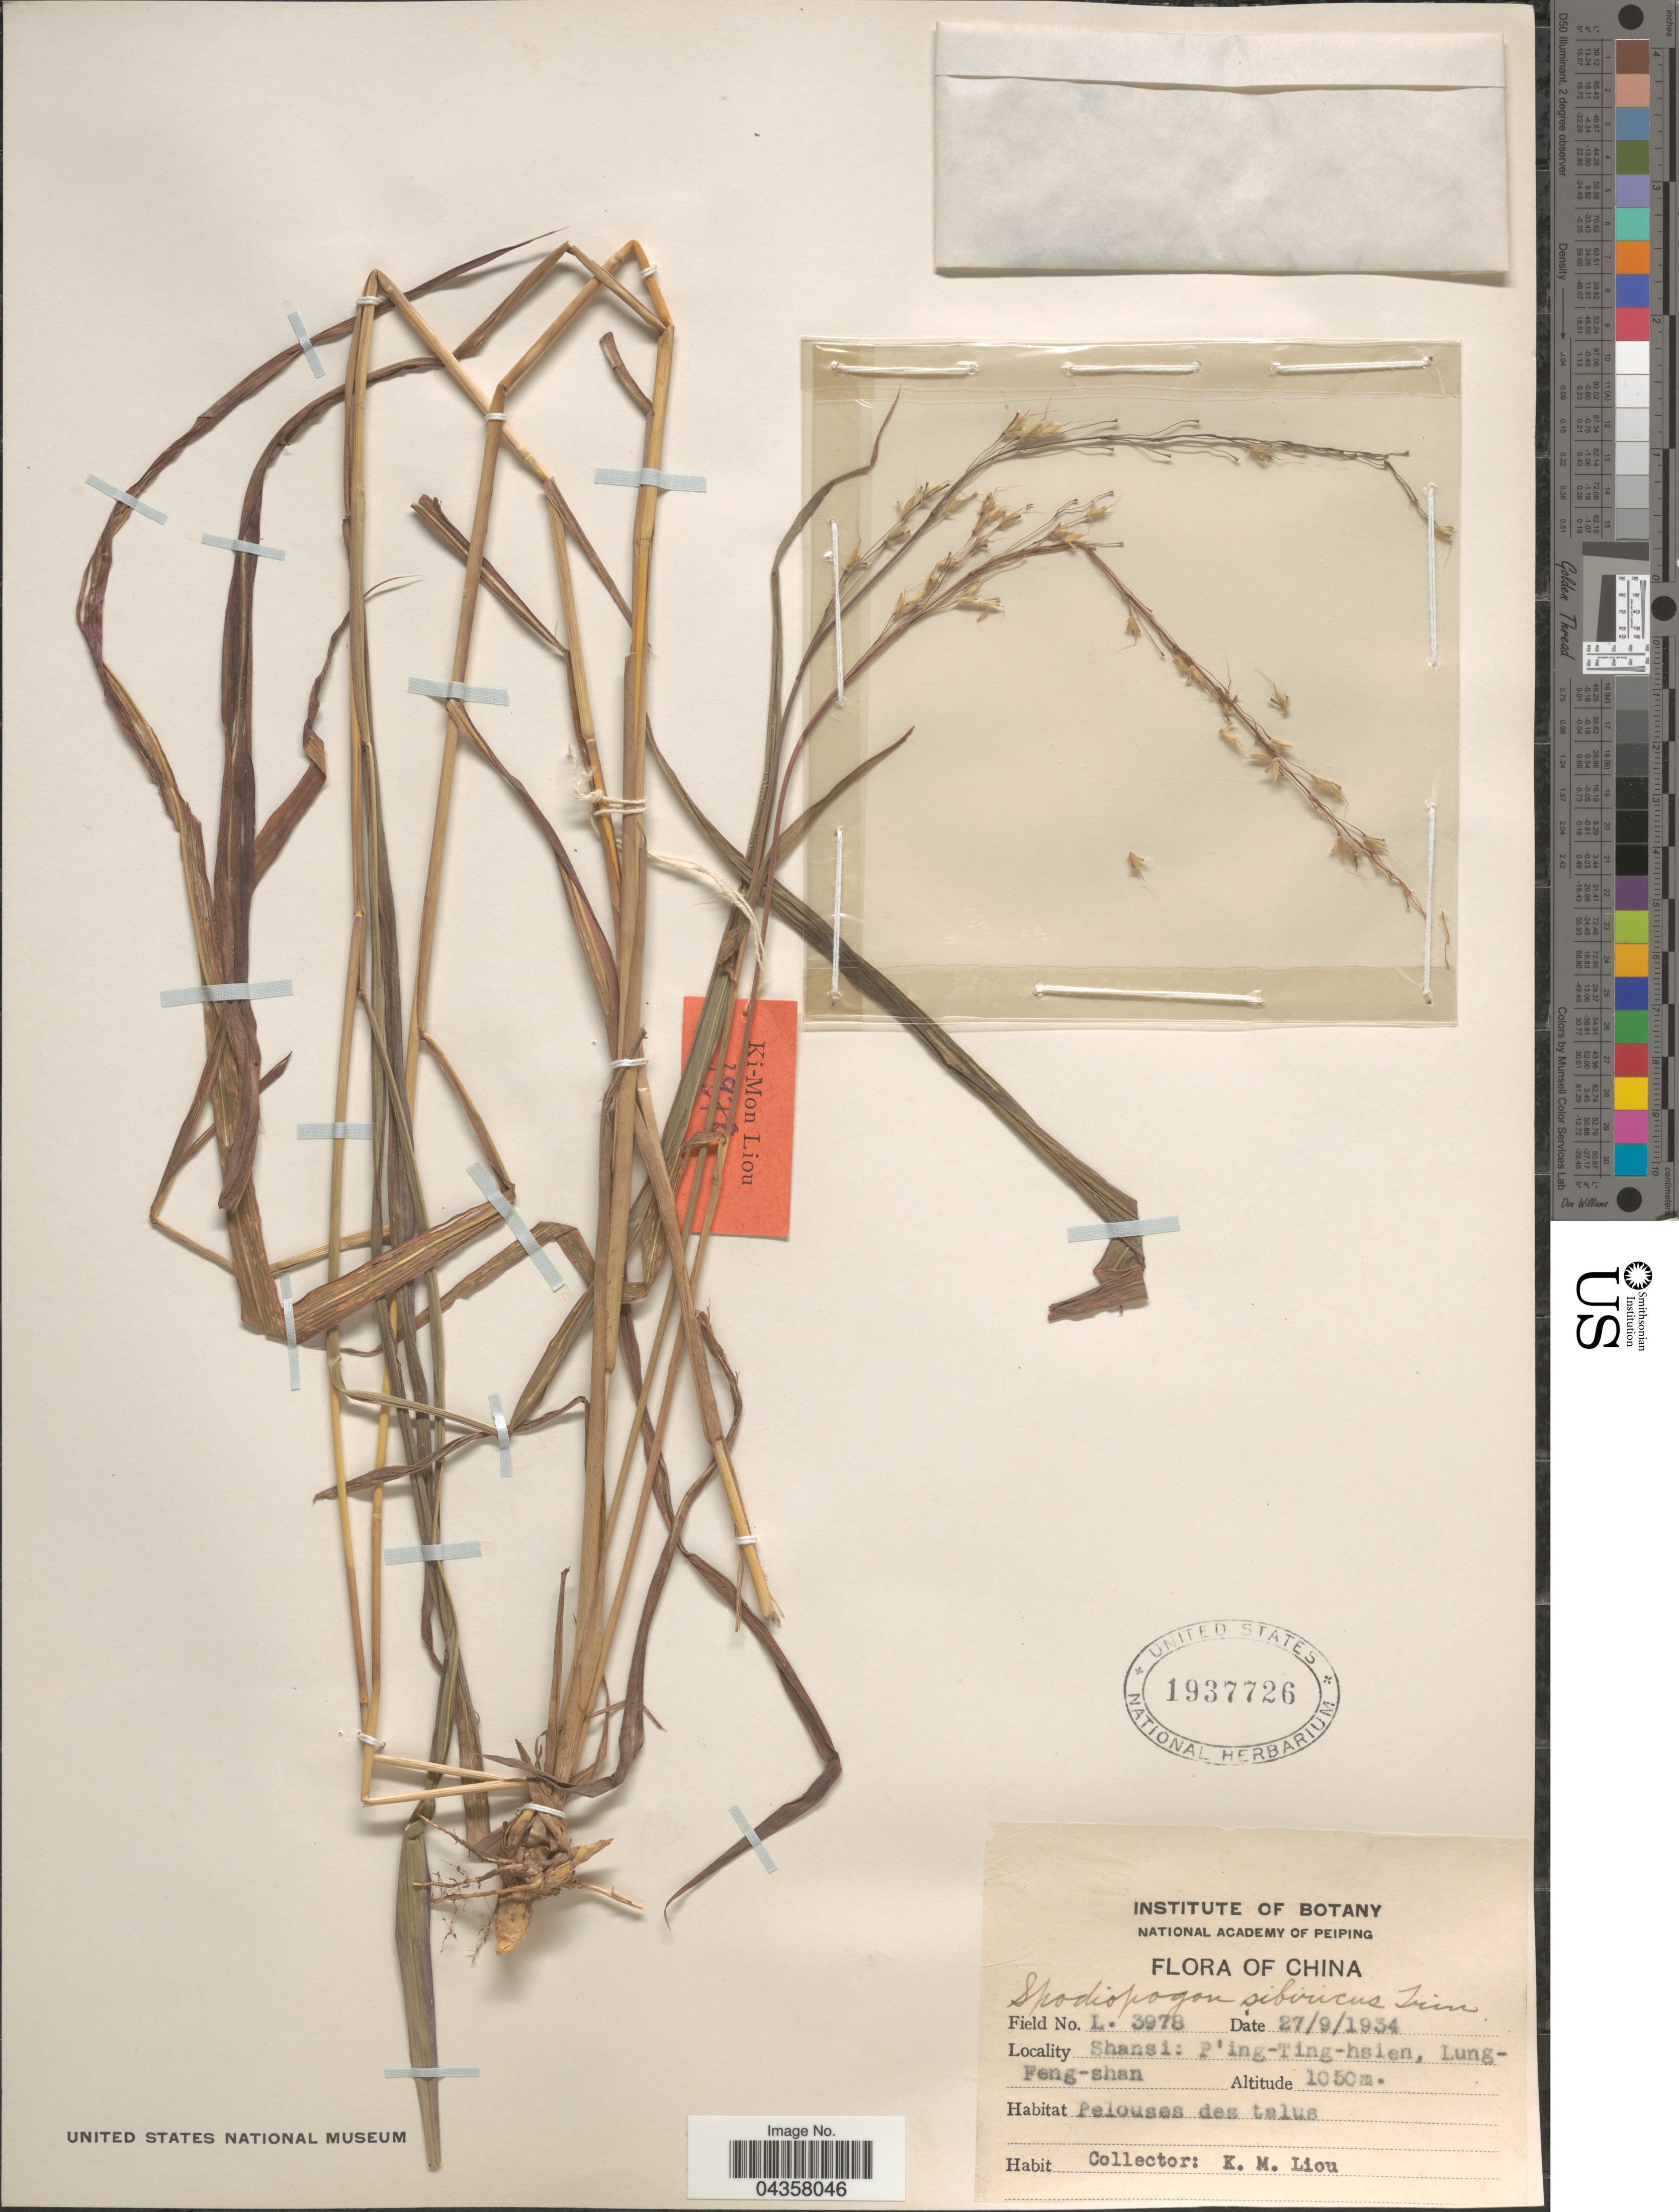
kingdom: Plantae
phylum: Tracheophyta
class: Liliopsida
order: Poales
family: Poaceae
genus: Spodiopogon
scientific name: Spodiopogon sibiricus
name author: Trin.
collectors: K. M. Liou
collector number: L3978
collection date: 1934-09-27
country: China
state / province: Shanxi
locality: Shansi: P'ing-Ting-hsien, Lung-Feng-shan.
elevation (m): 1050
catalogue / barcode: US 1937726